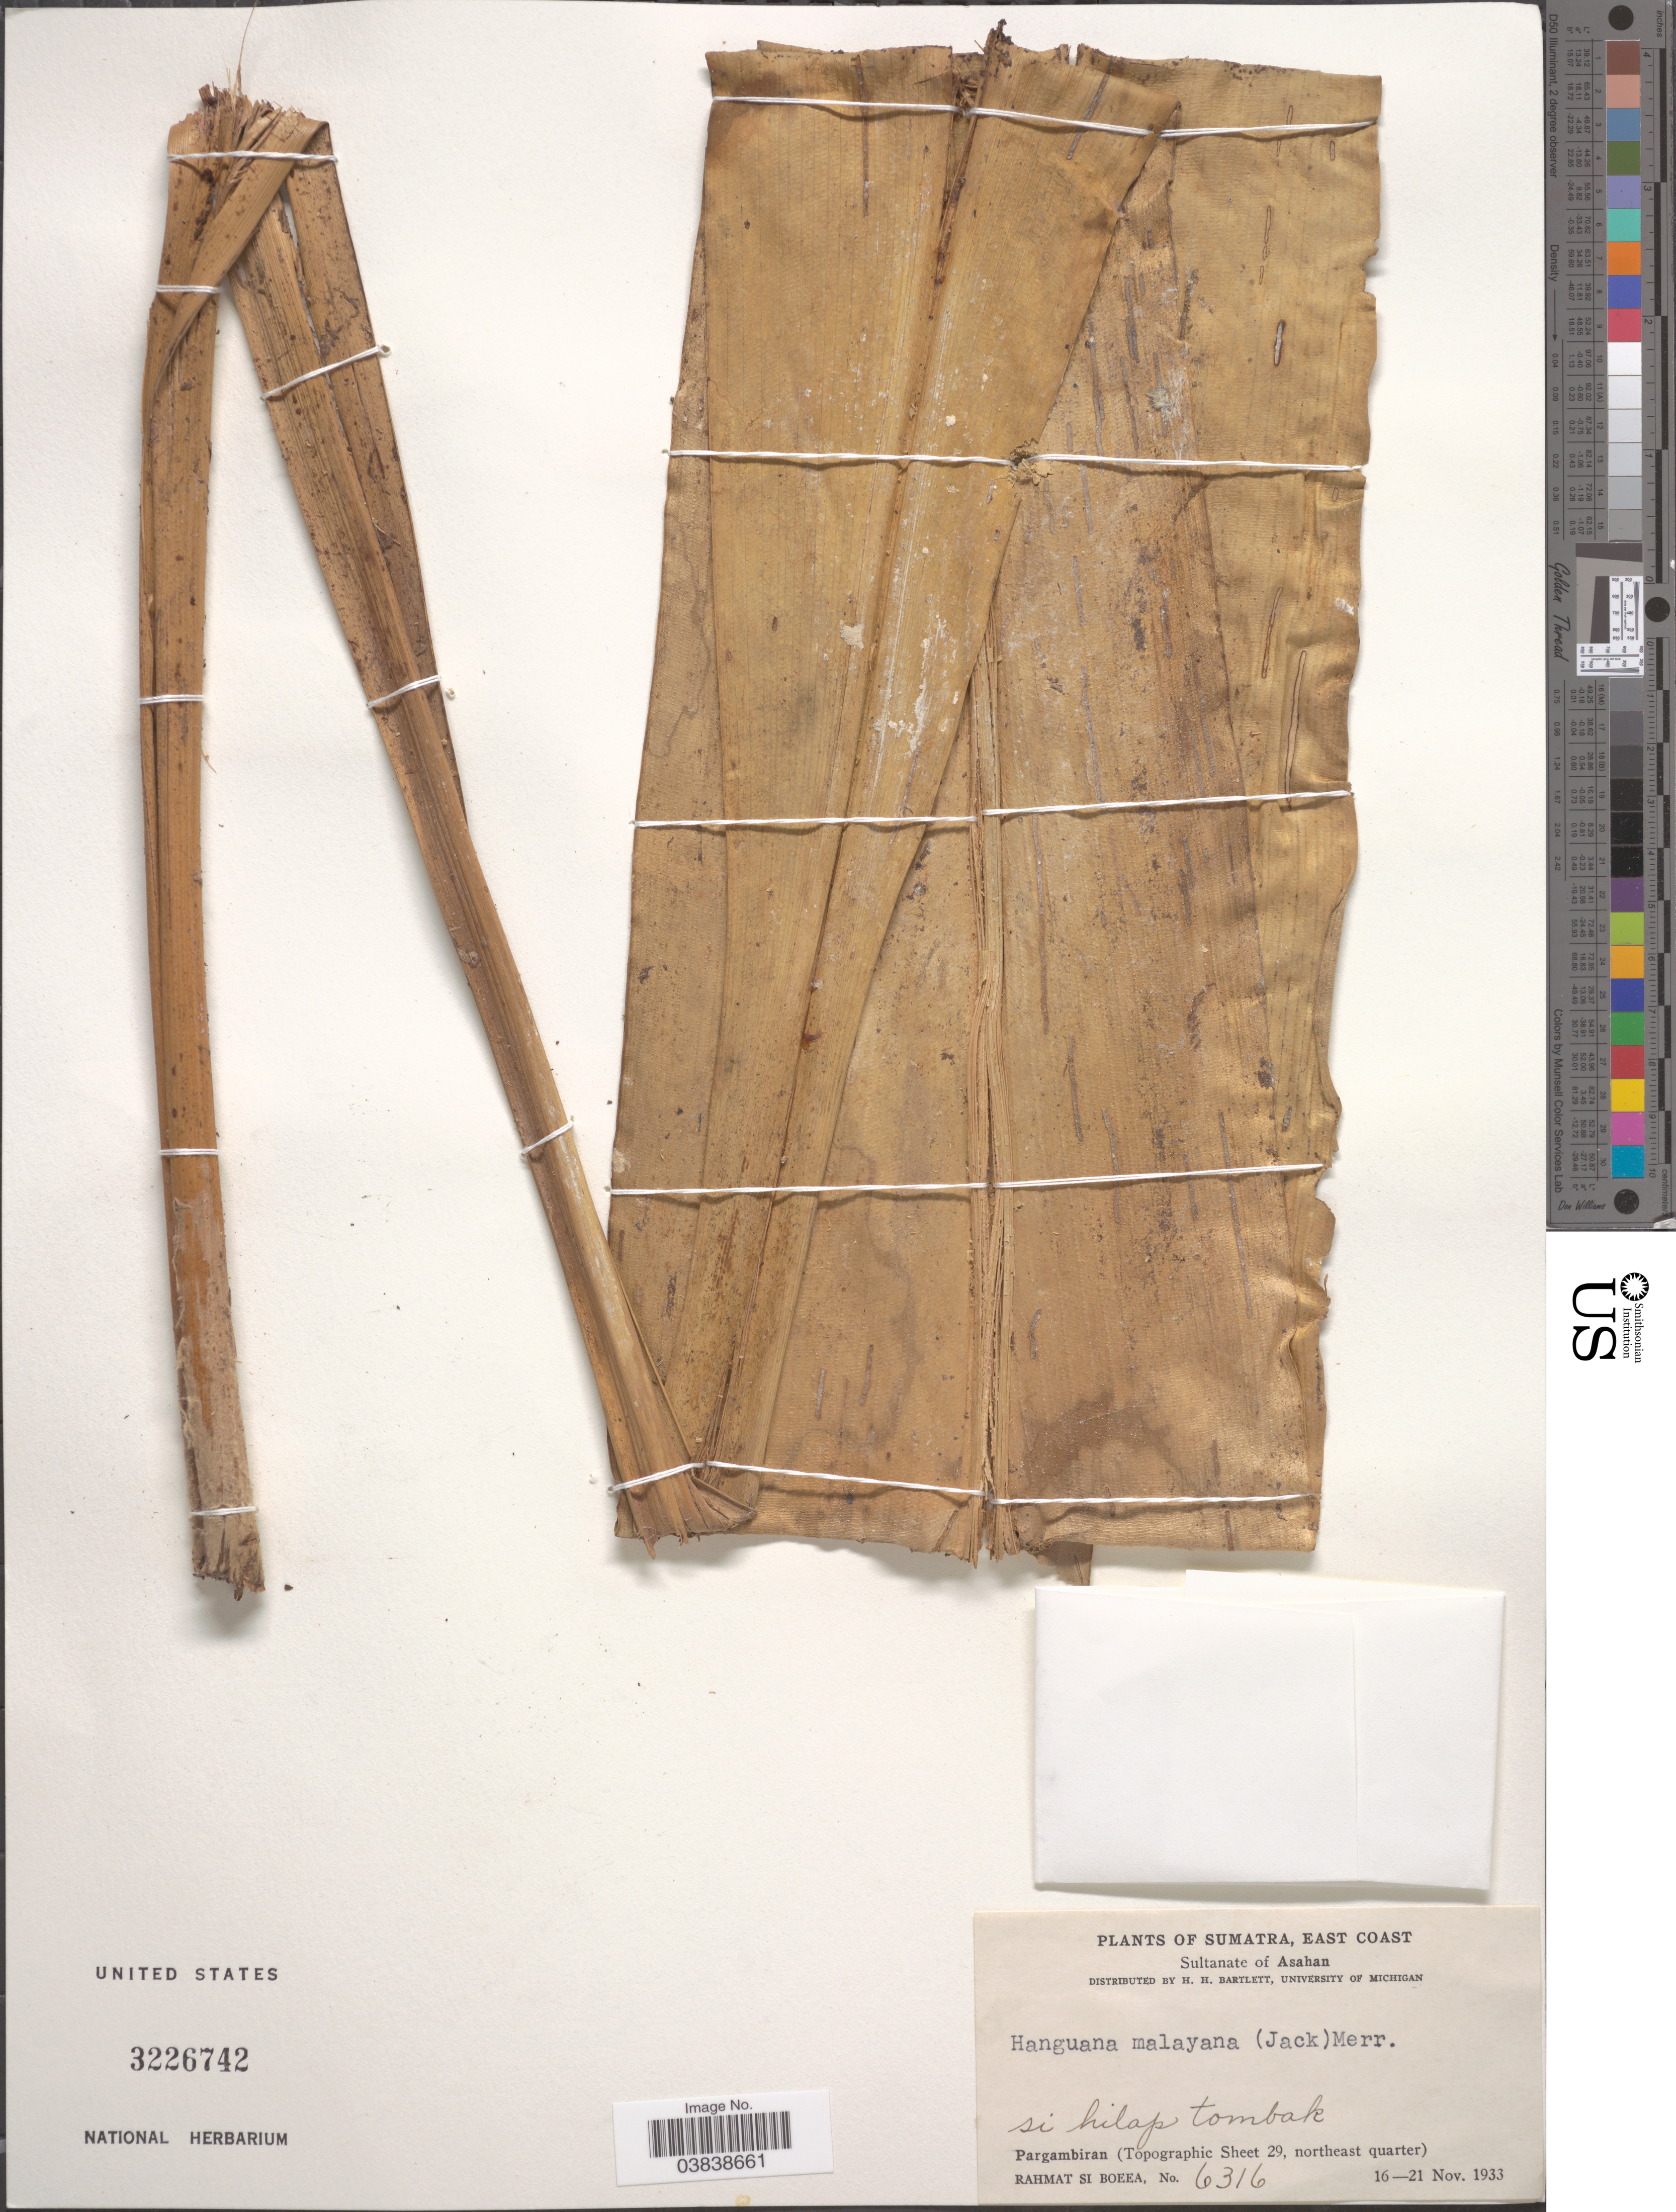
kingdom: Plantae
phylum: Tracheophyta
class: Liliopsida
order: Commelinales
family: Hanguanaceae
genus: Hanguana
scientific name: Hanguana malayana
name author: (Jack) Merr.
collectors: Rahmat Si Boeea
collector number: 6316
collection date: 1933-11-16/1933-11-21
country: Indonesia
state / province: Sumatra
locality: East Coast. Sultanate of Asahan. Si hilap tombak. Pargambiran (Topographic Sheet 29, northeast quarter).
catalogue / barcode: US 3226742